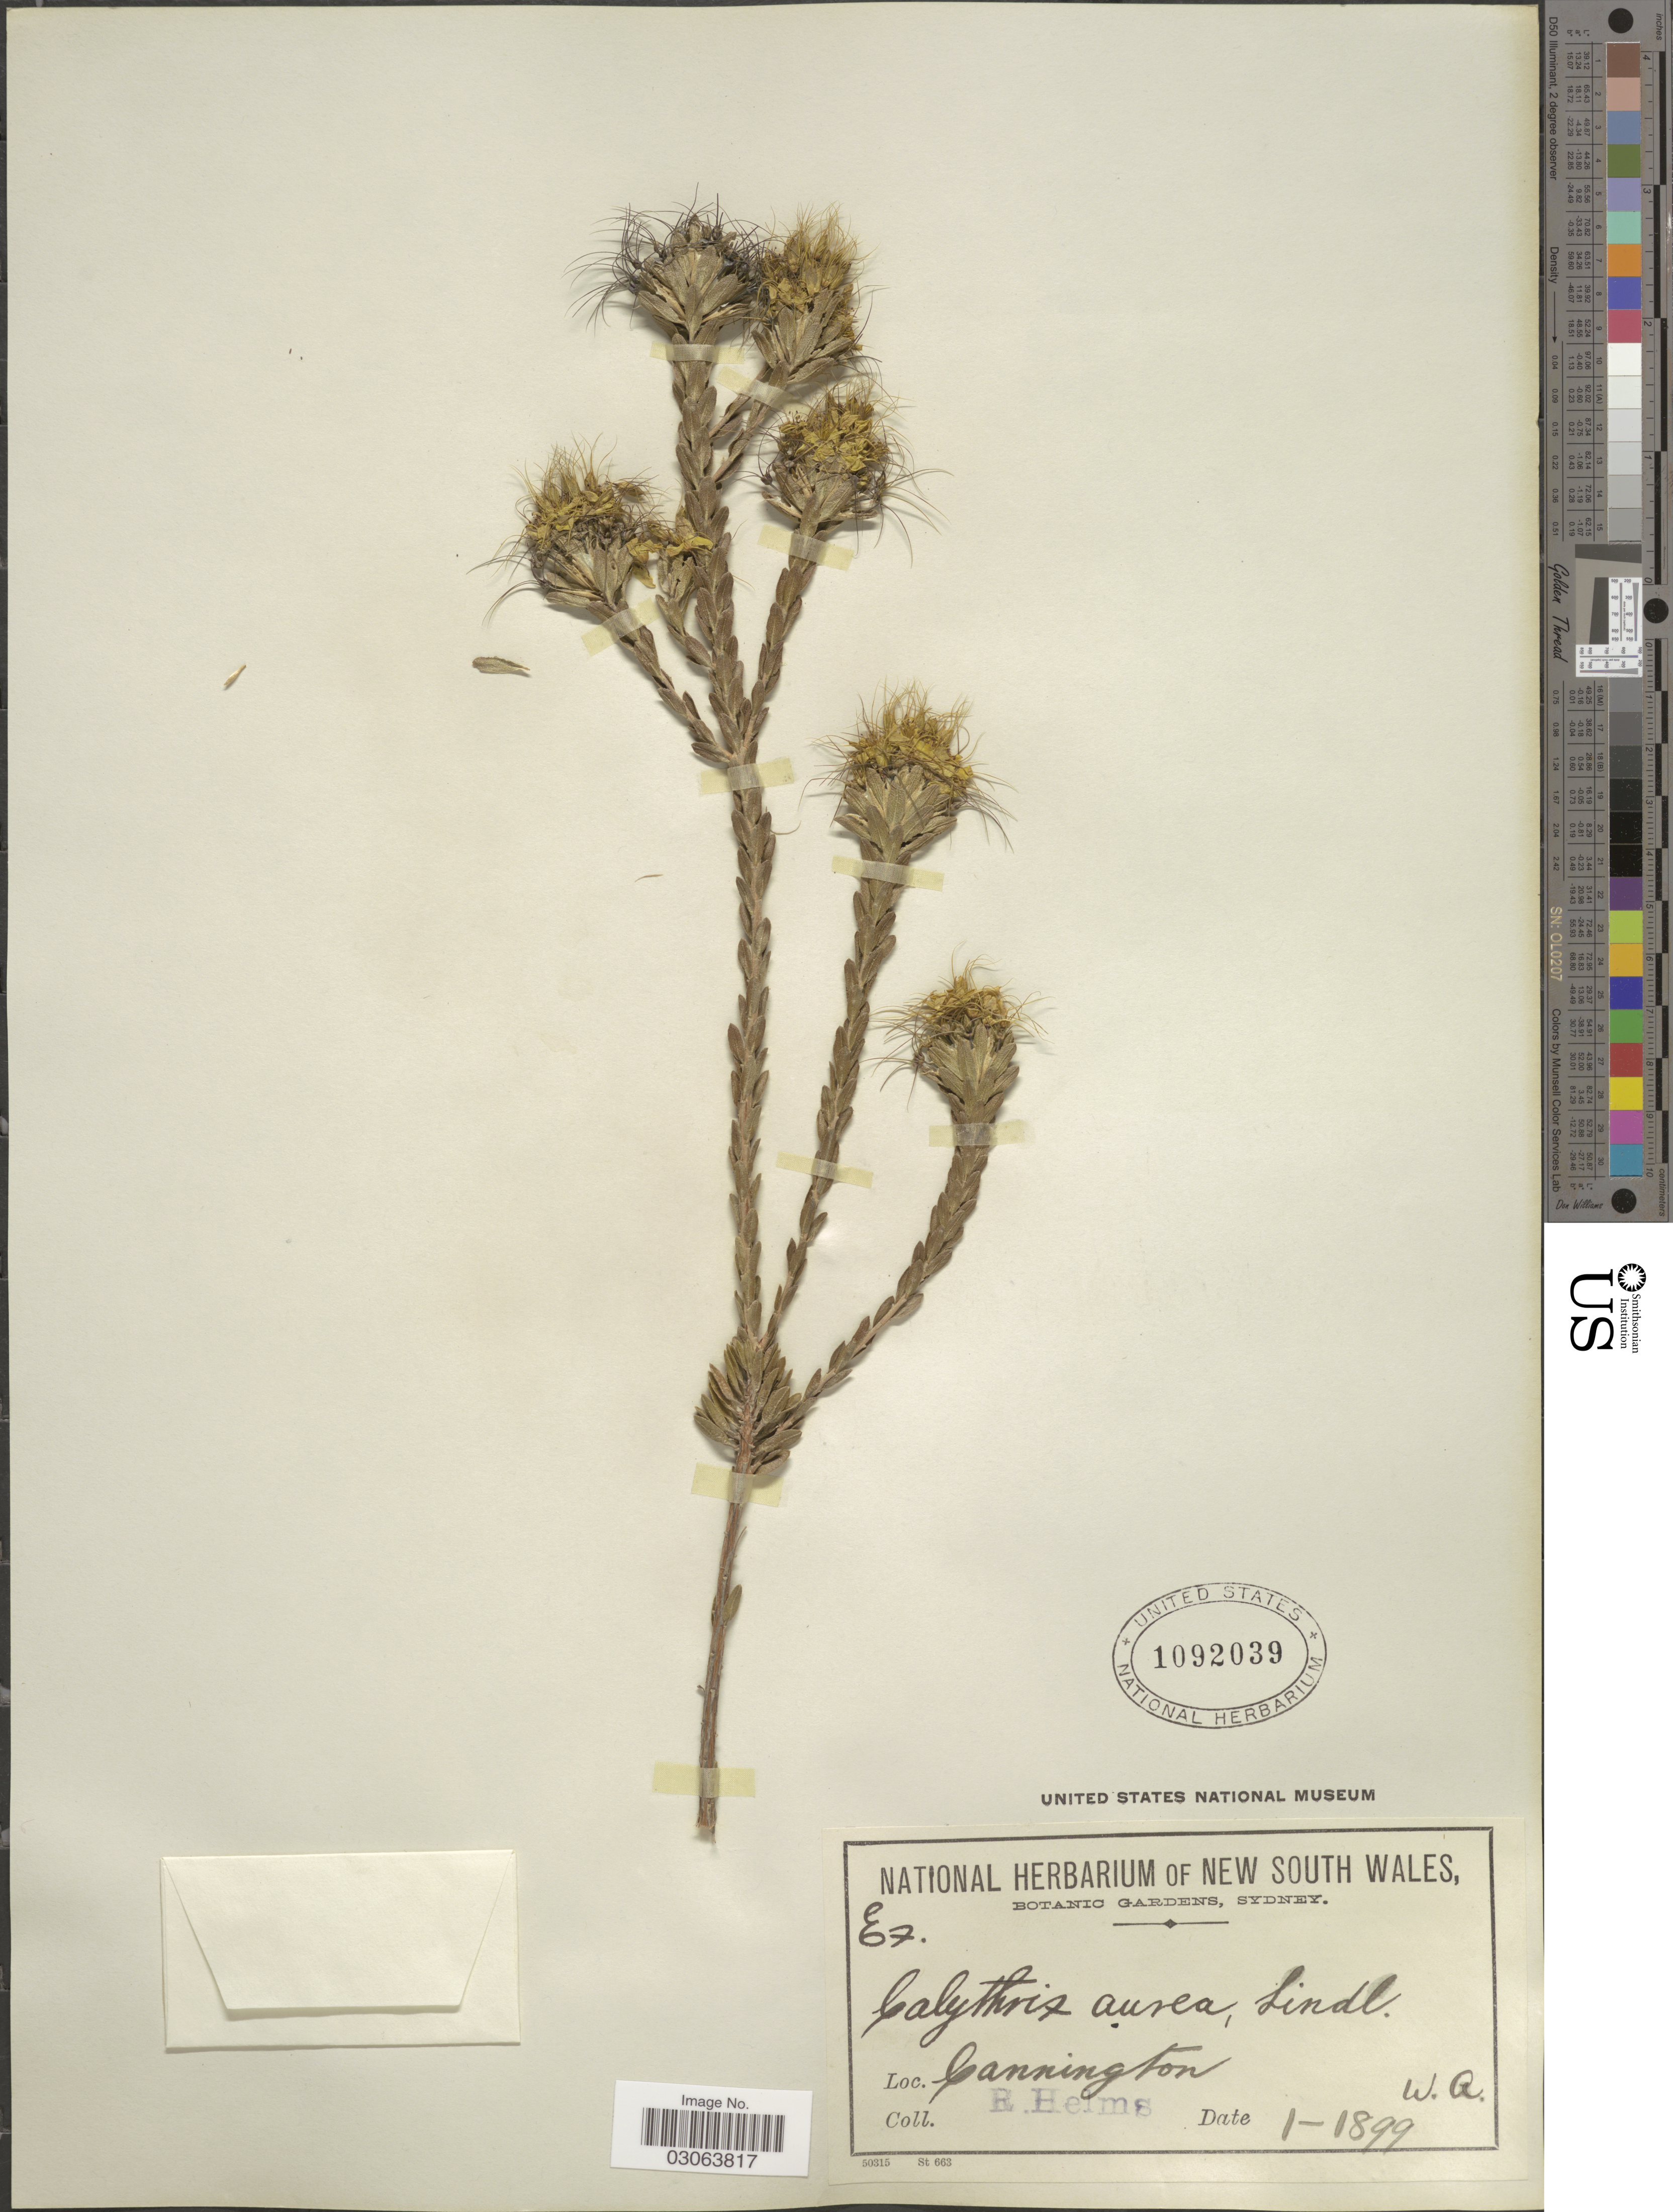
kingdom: Plantae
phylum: Tracheophyta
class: Magnoliopsida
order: Myrtales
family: Myrtaceae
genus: Calytrix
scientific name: Calytrix aurea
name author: Lindl.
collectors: R. Helms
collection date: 1899-01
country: Australia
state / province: Western Australia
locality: Cannington.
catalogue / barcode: US 1092039